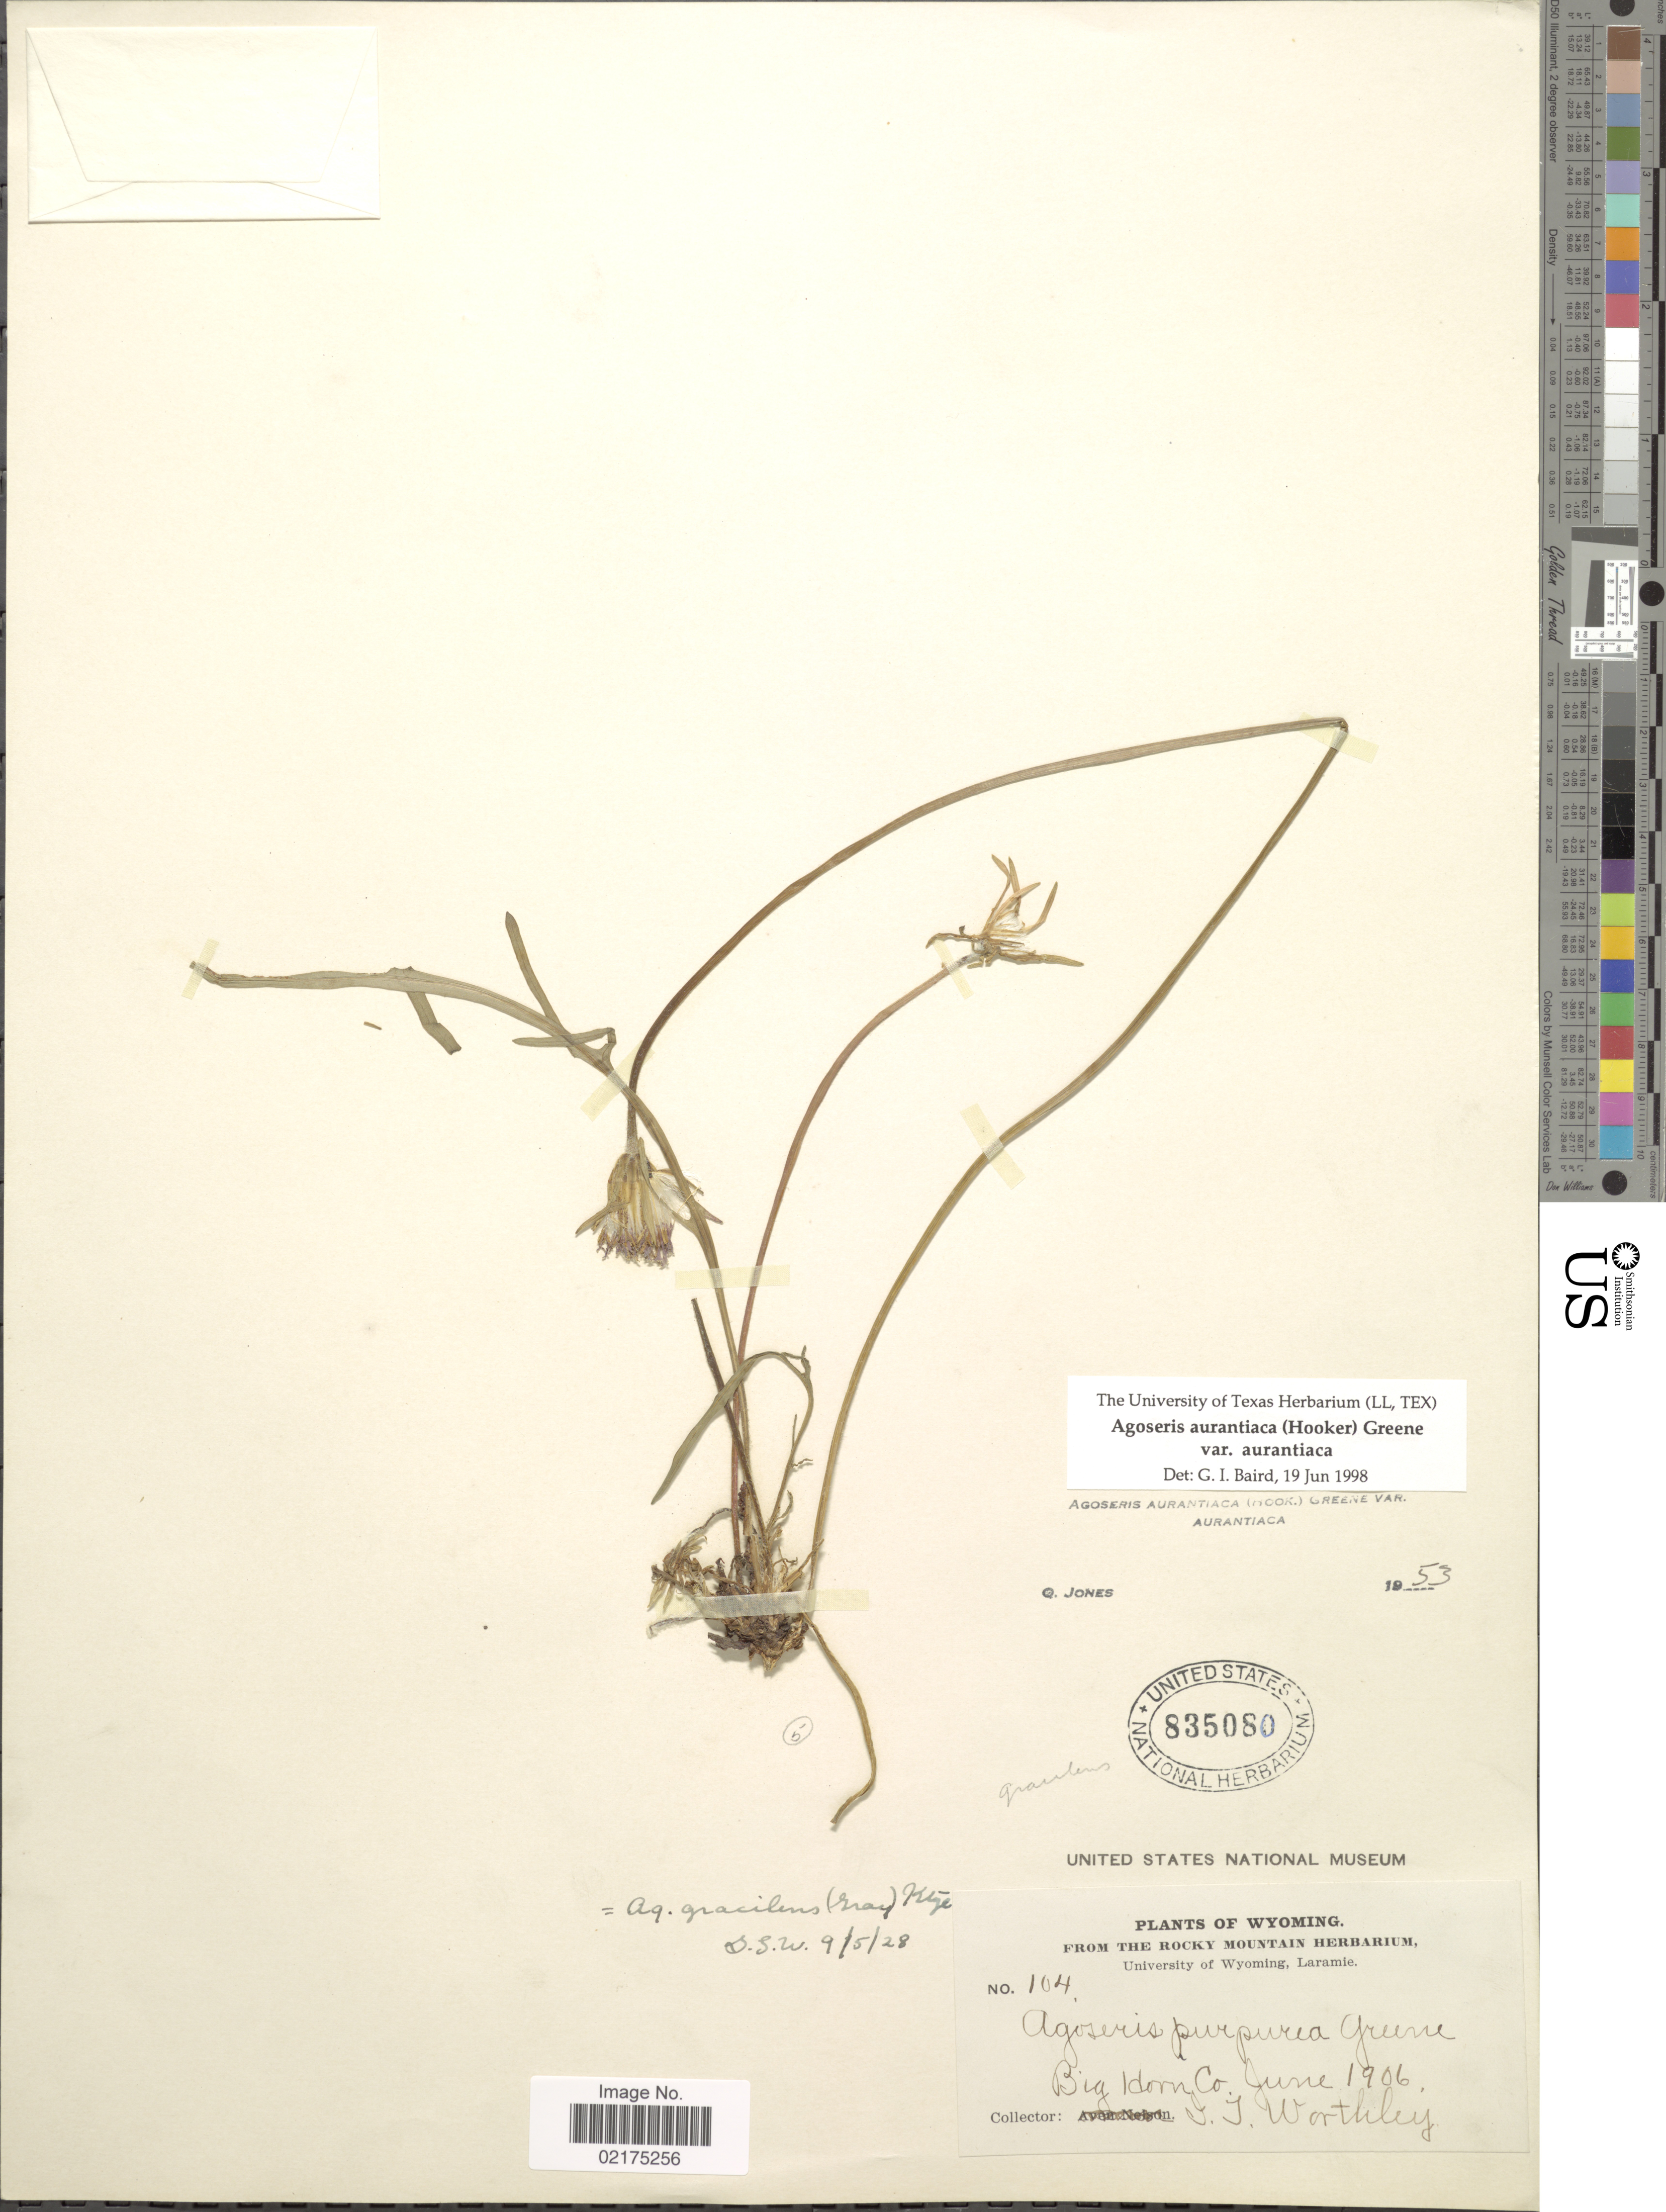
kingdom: Plantae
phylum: Tracheophyta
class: Magnoliopsida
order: Asterales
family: Asteraceae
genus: Agoseris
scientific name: Agoseris aurantiaca var. aurantiaca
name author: (Hook.) Greene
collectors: E. Worthley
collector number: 104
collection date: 1906-06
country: United States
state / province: Wyoming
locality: Big Horn Co.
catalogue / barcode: US 835080